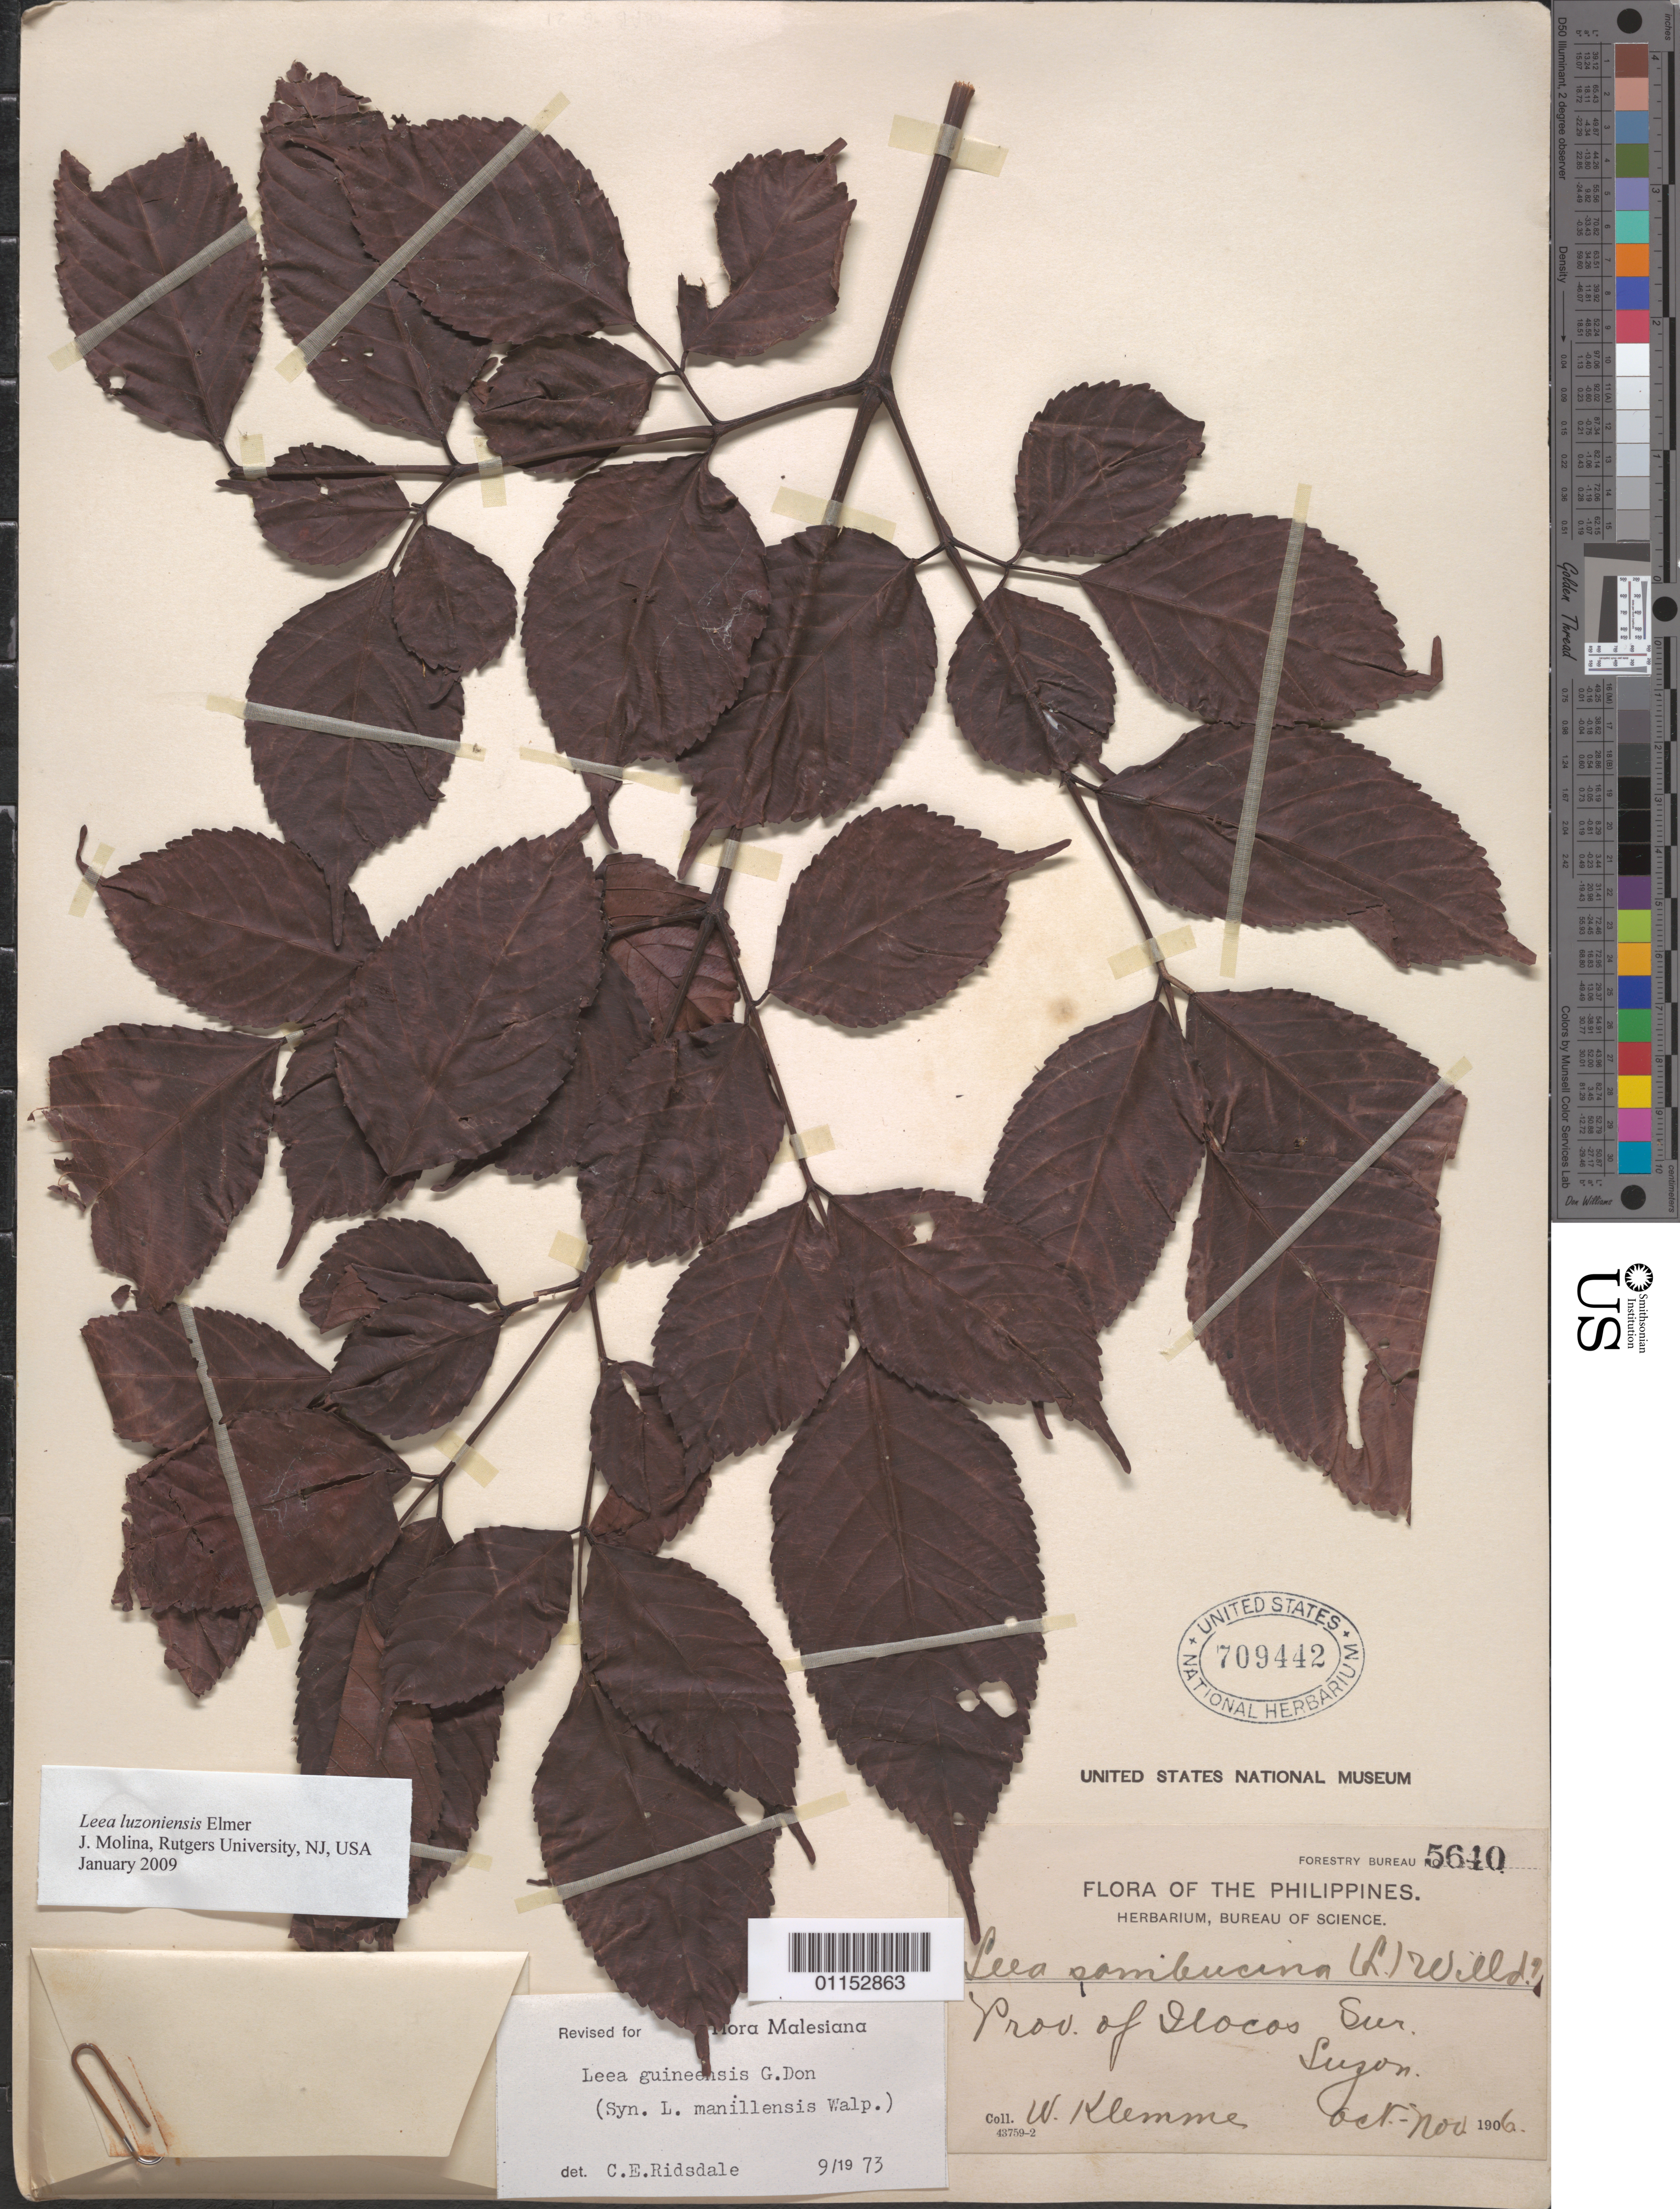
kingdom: Plantae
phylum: Tracheophyta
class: Magnoliopsida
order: Vitales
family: Vitaceae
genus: Leea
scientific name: Leea luzonensis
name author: Elmer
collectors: W. Klemme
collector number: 5640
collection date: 1906-10/1906-11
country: Philippines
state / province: Ilocos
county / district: Ilocos Sur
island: Luzon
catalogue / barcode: US 709442